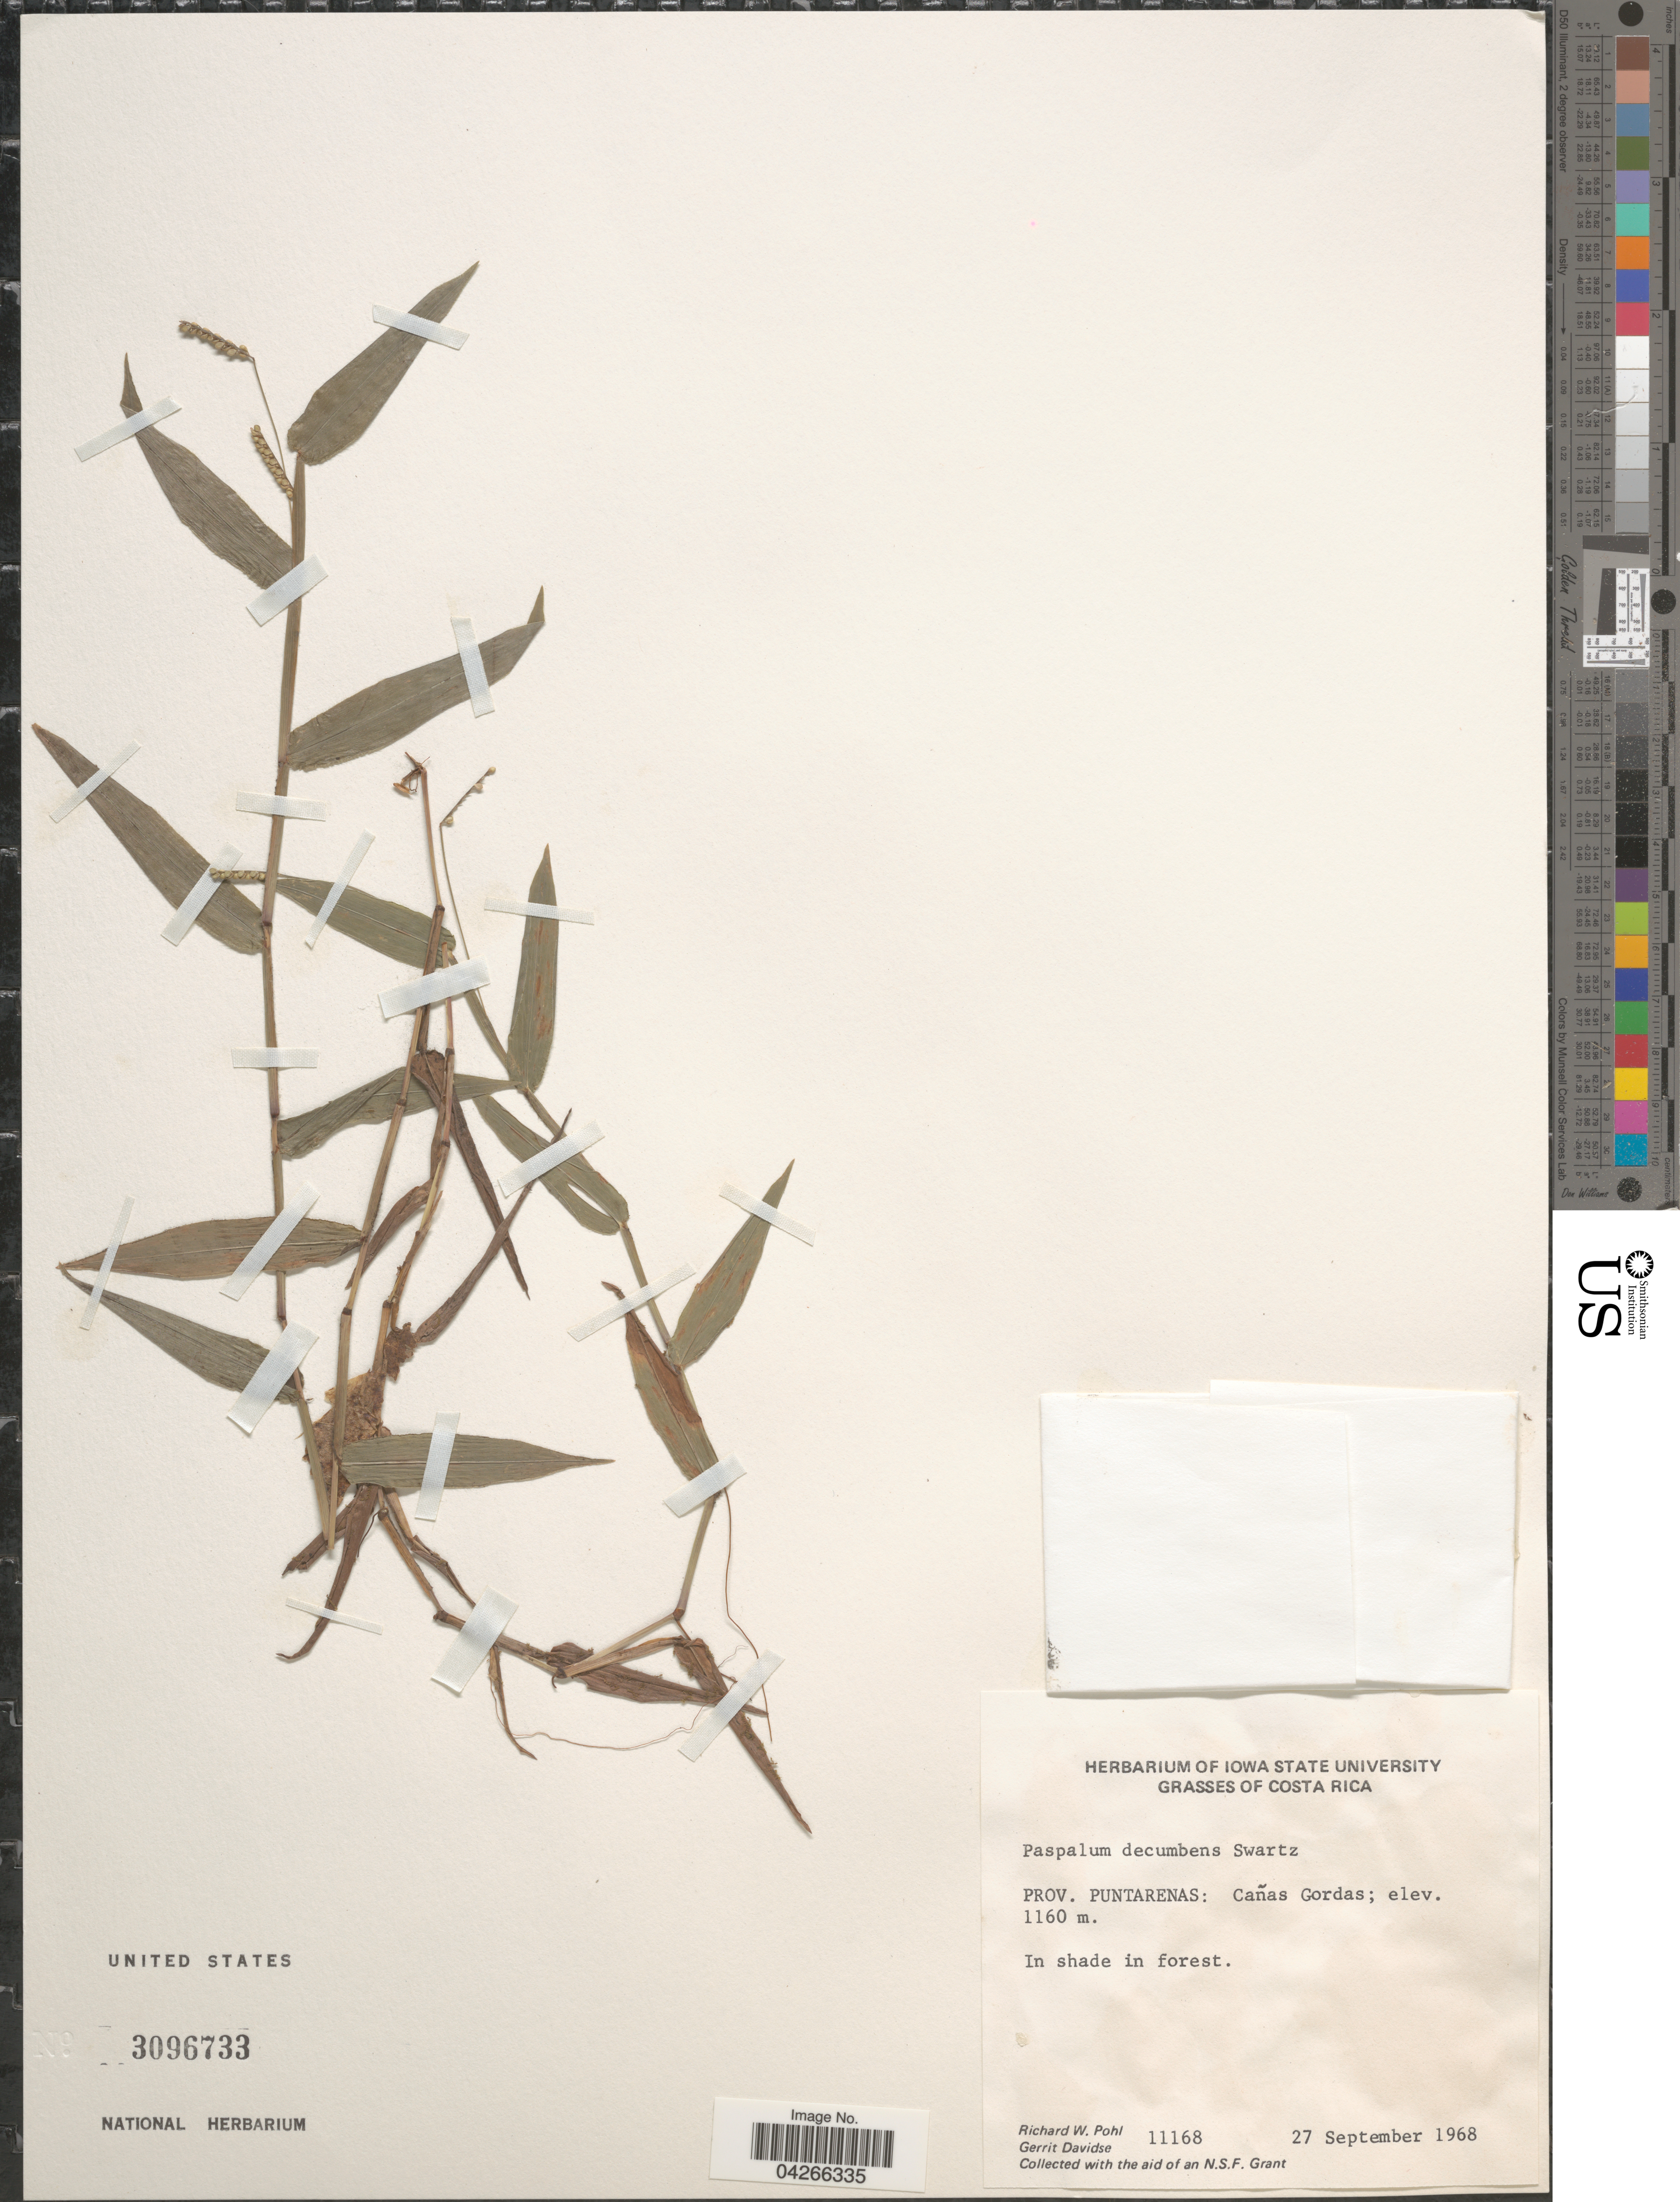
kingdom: Plantae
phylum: Tracheophyta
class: Liliopsida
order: Poales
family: Poaceae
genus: Paspalum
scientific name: Paspalum decumbens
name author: Sw.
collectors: R. W. Pohl & G. Davidse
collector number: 11168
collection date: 1968-09-27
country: Costa Rica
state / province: Puntarenas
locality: Cañas Gordas. In shade in forest.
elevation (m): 1160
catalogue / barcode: US 3096733